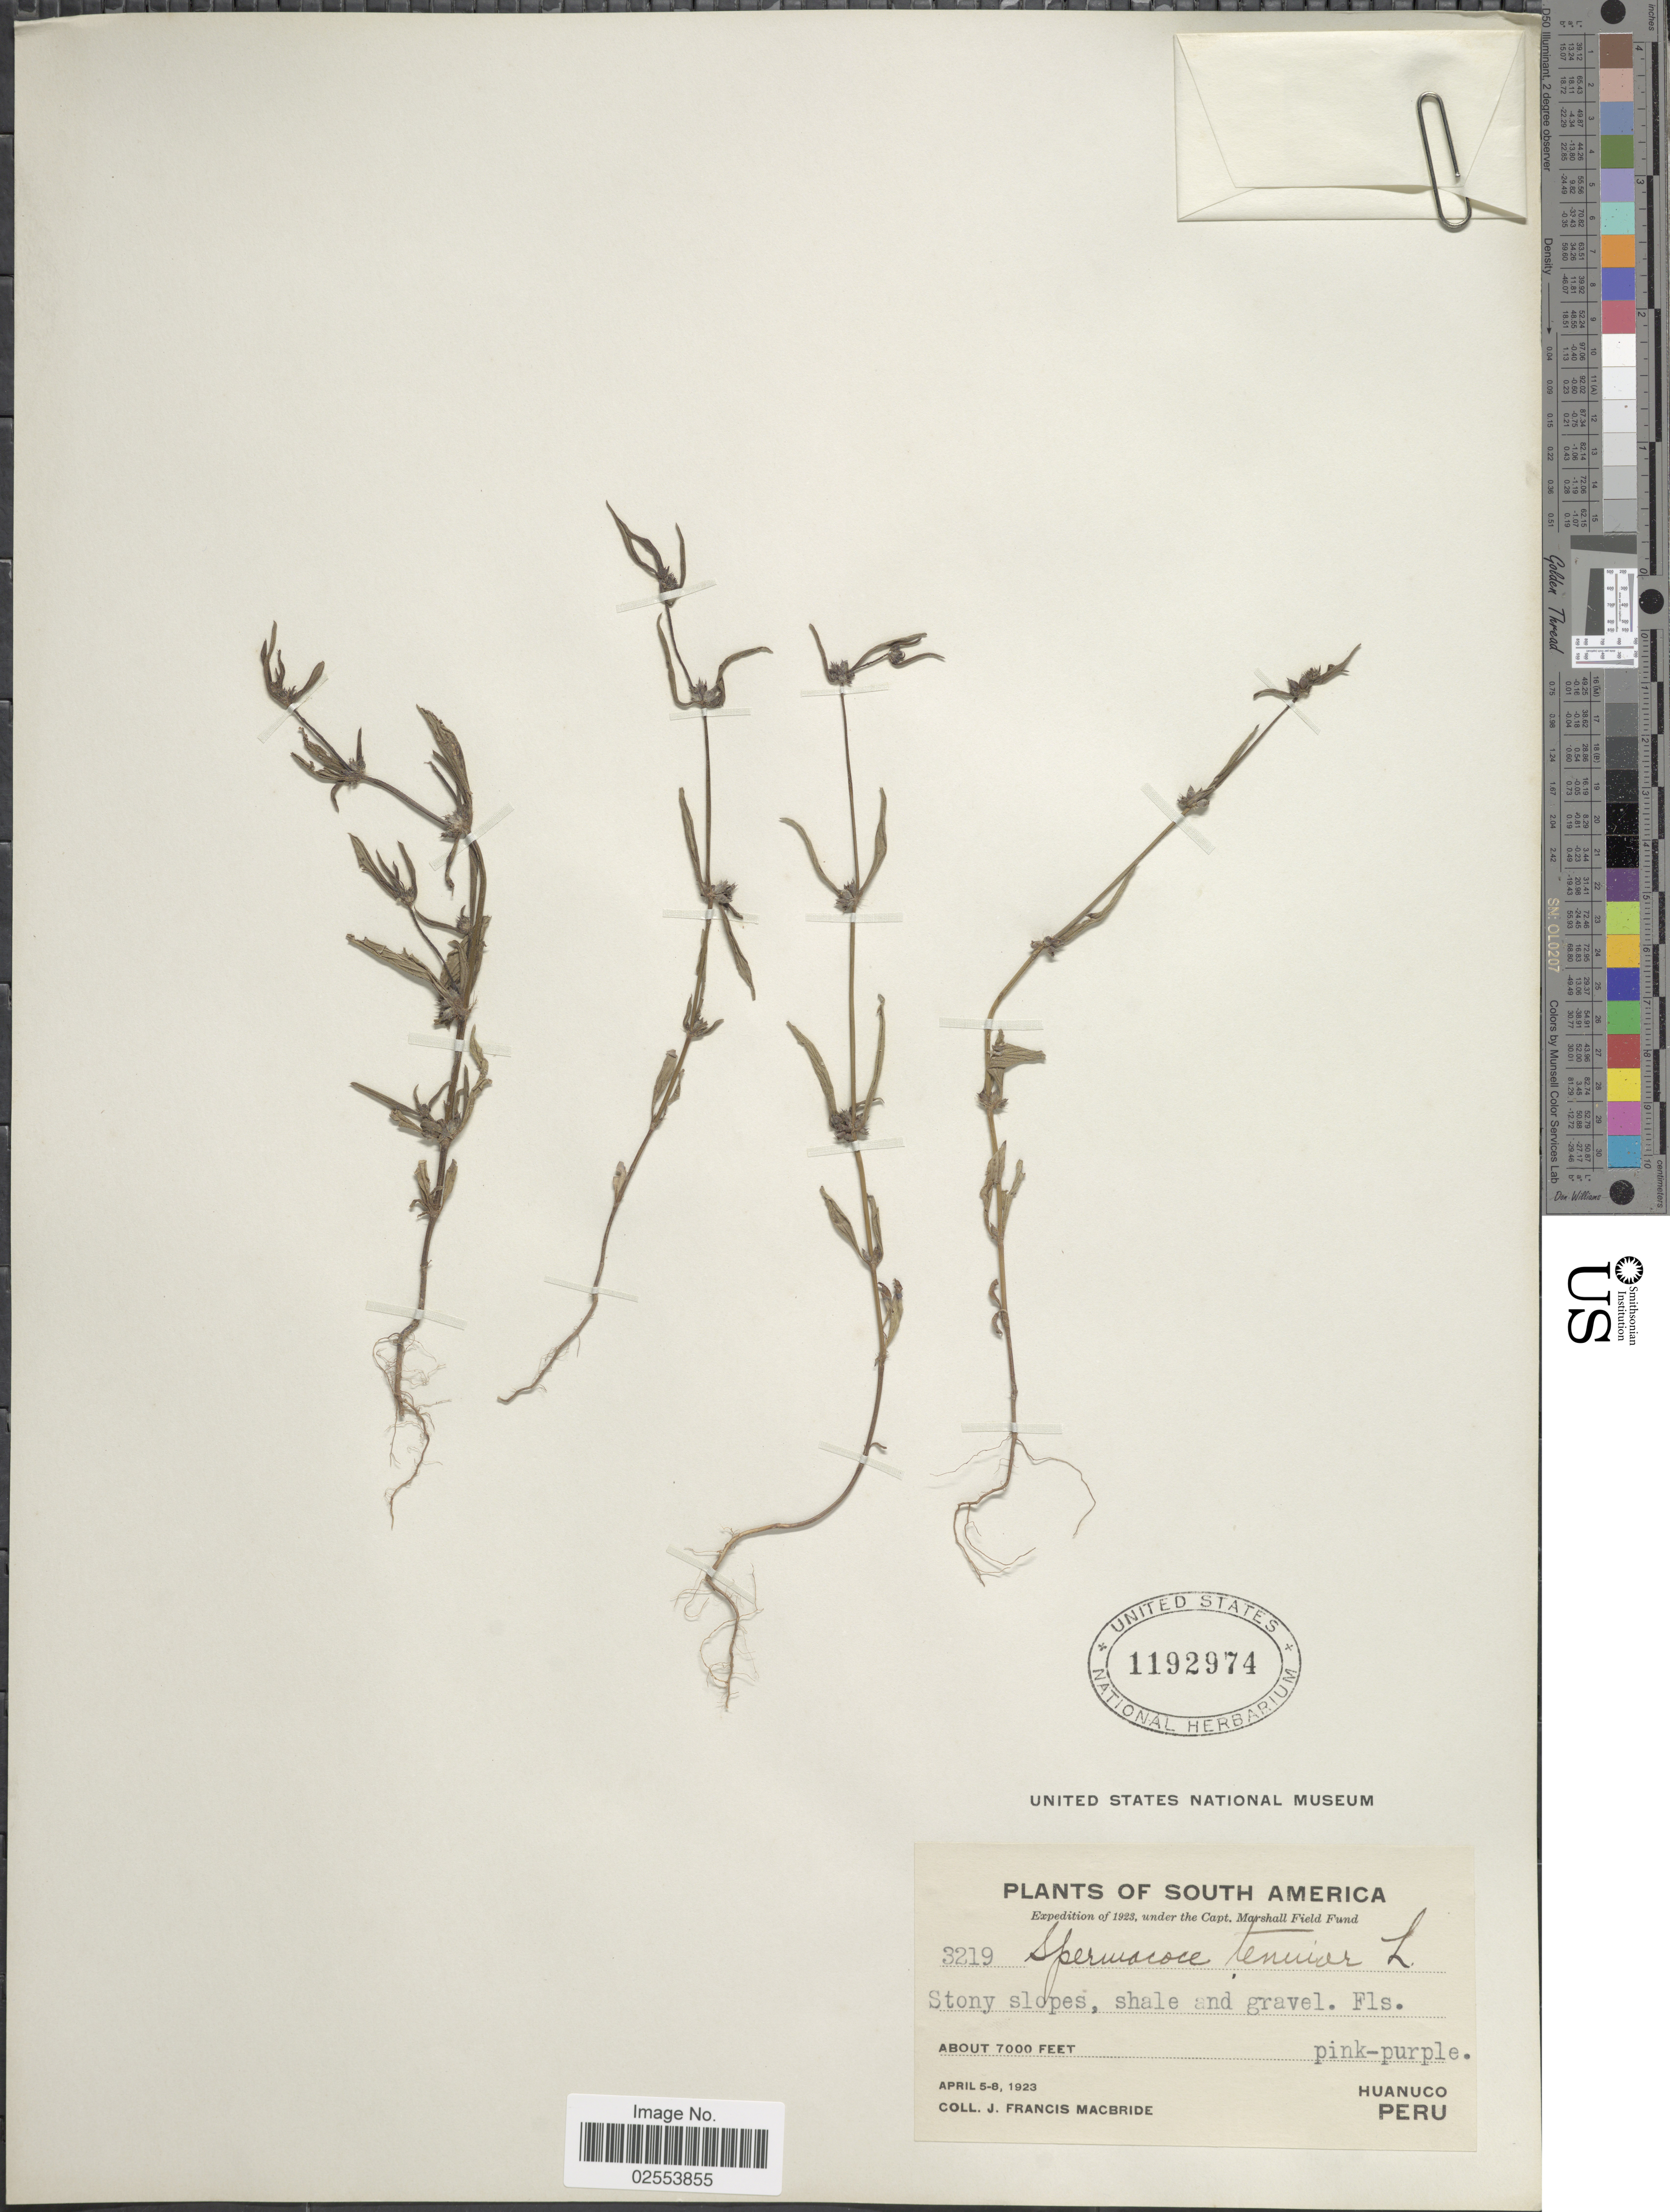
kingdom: Plantae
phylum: Tracheophyta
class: Magnoliopsida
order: Gentianales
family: Rubiaceae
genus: Spermacoce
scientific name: Spermacoce confusa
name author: Rendle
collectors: J. F. Macbride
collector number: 3219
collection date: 1923-04-05/1923-04-08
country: Peru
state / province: Huánuco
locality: Stony slopes.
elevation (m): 2134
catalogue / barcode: US 1192974